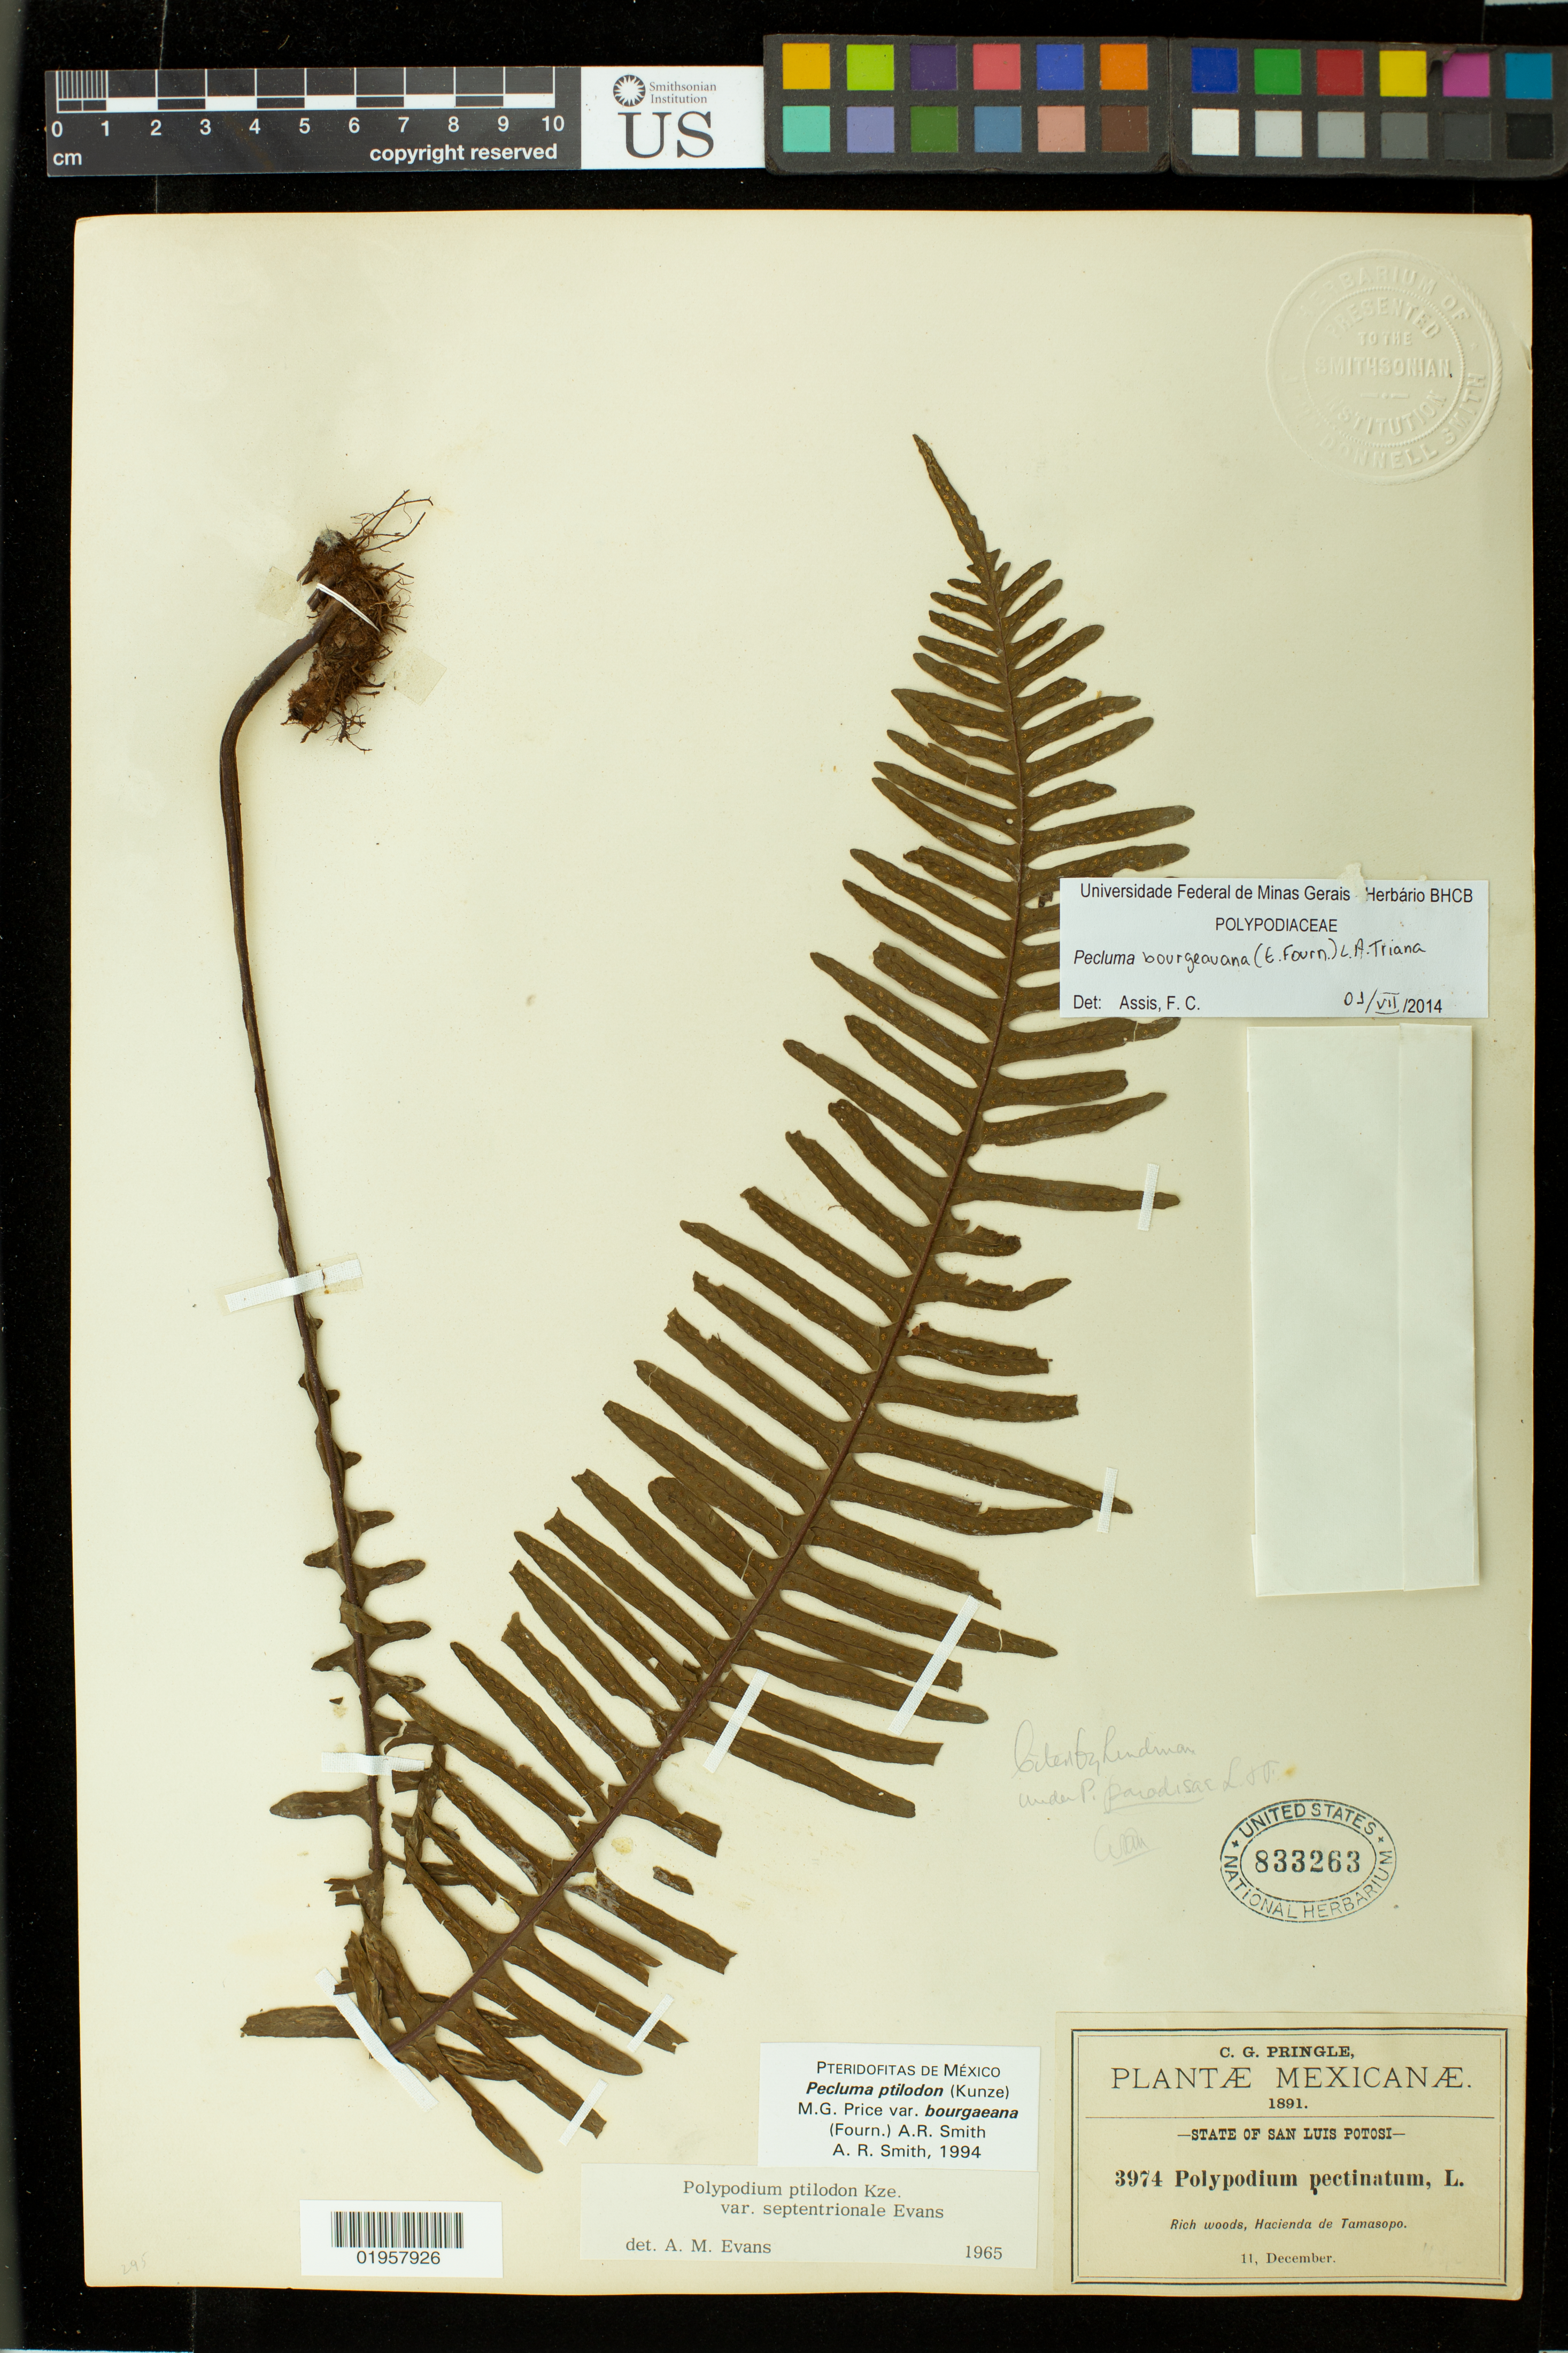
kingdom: Plantae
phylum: Tracheophyta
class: Polypodiopsida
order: Polypodiales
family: Polypodiaceae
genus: Pecluma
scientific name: Pecluma ptilodos var. bourgeana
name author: (E. Fourn.) A.R. Sm.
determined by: Assis, F. C.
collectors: C. G. Pringle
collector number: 3974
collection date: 1891-12-11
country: Mexico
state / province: San Luis Potosi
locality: Hacienda de Tamasopo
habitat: Rich woods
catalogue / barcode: US 833263